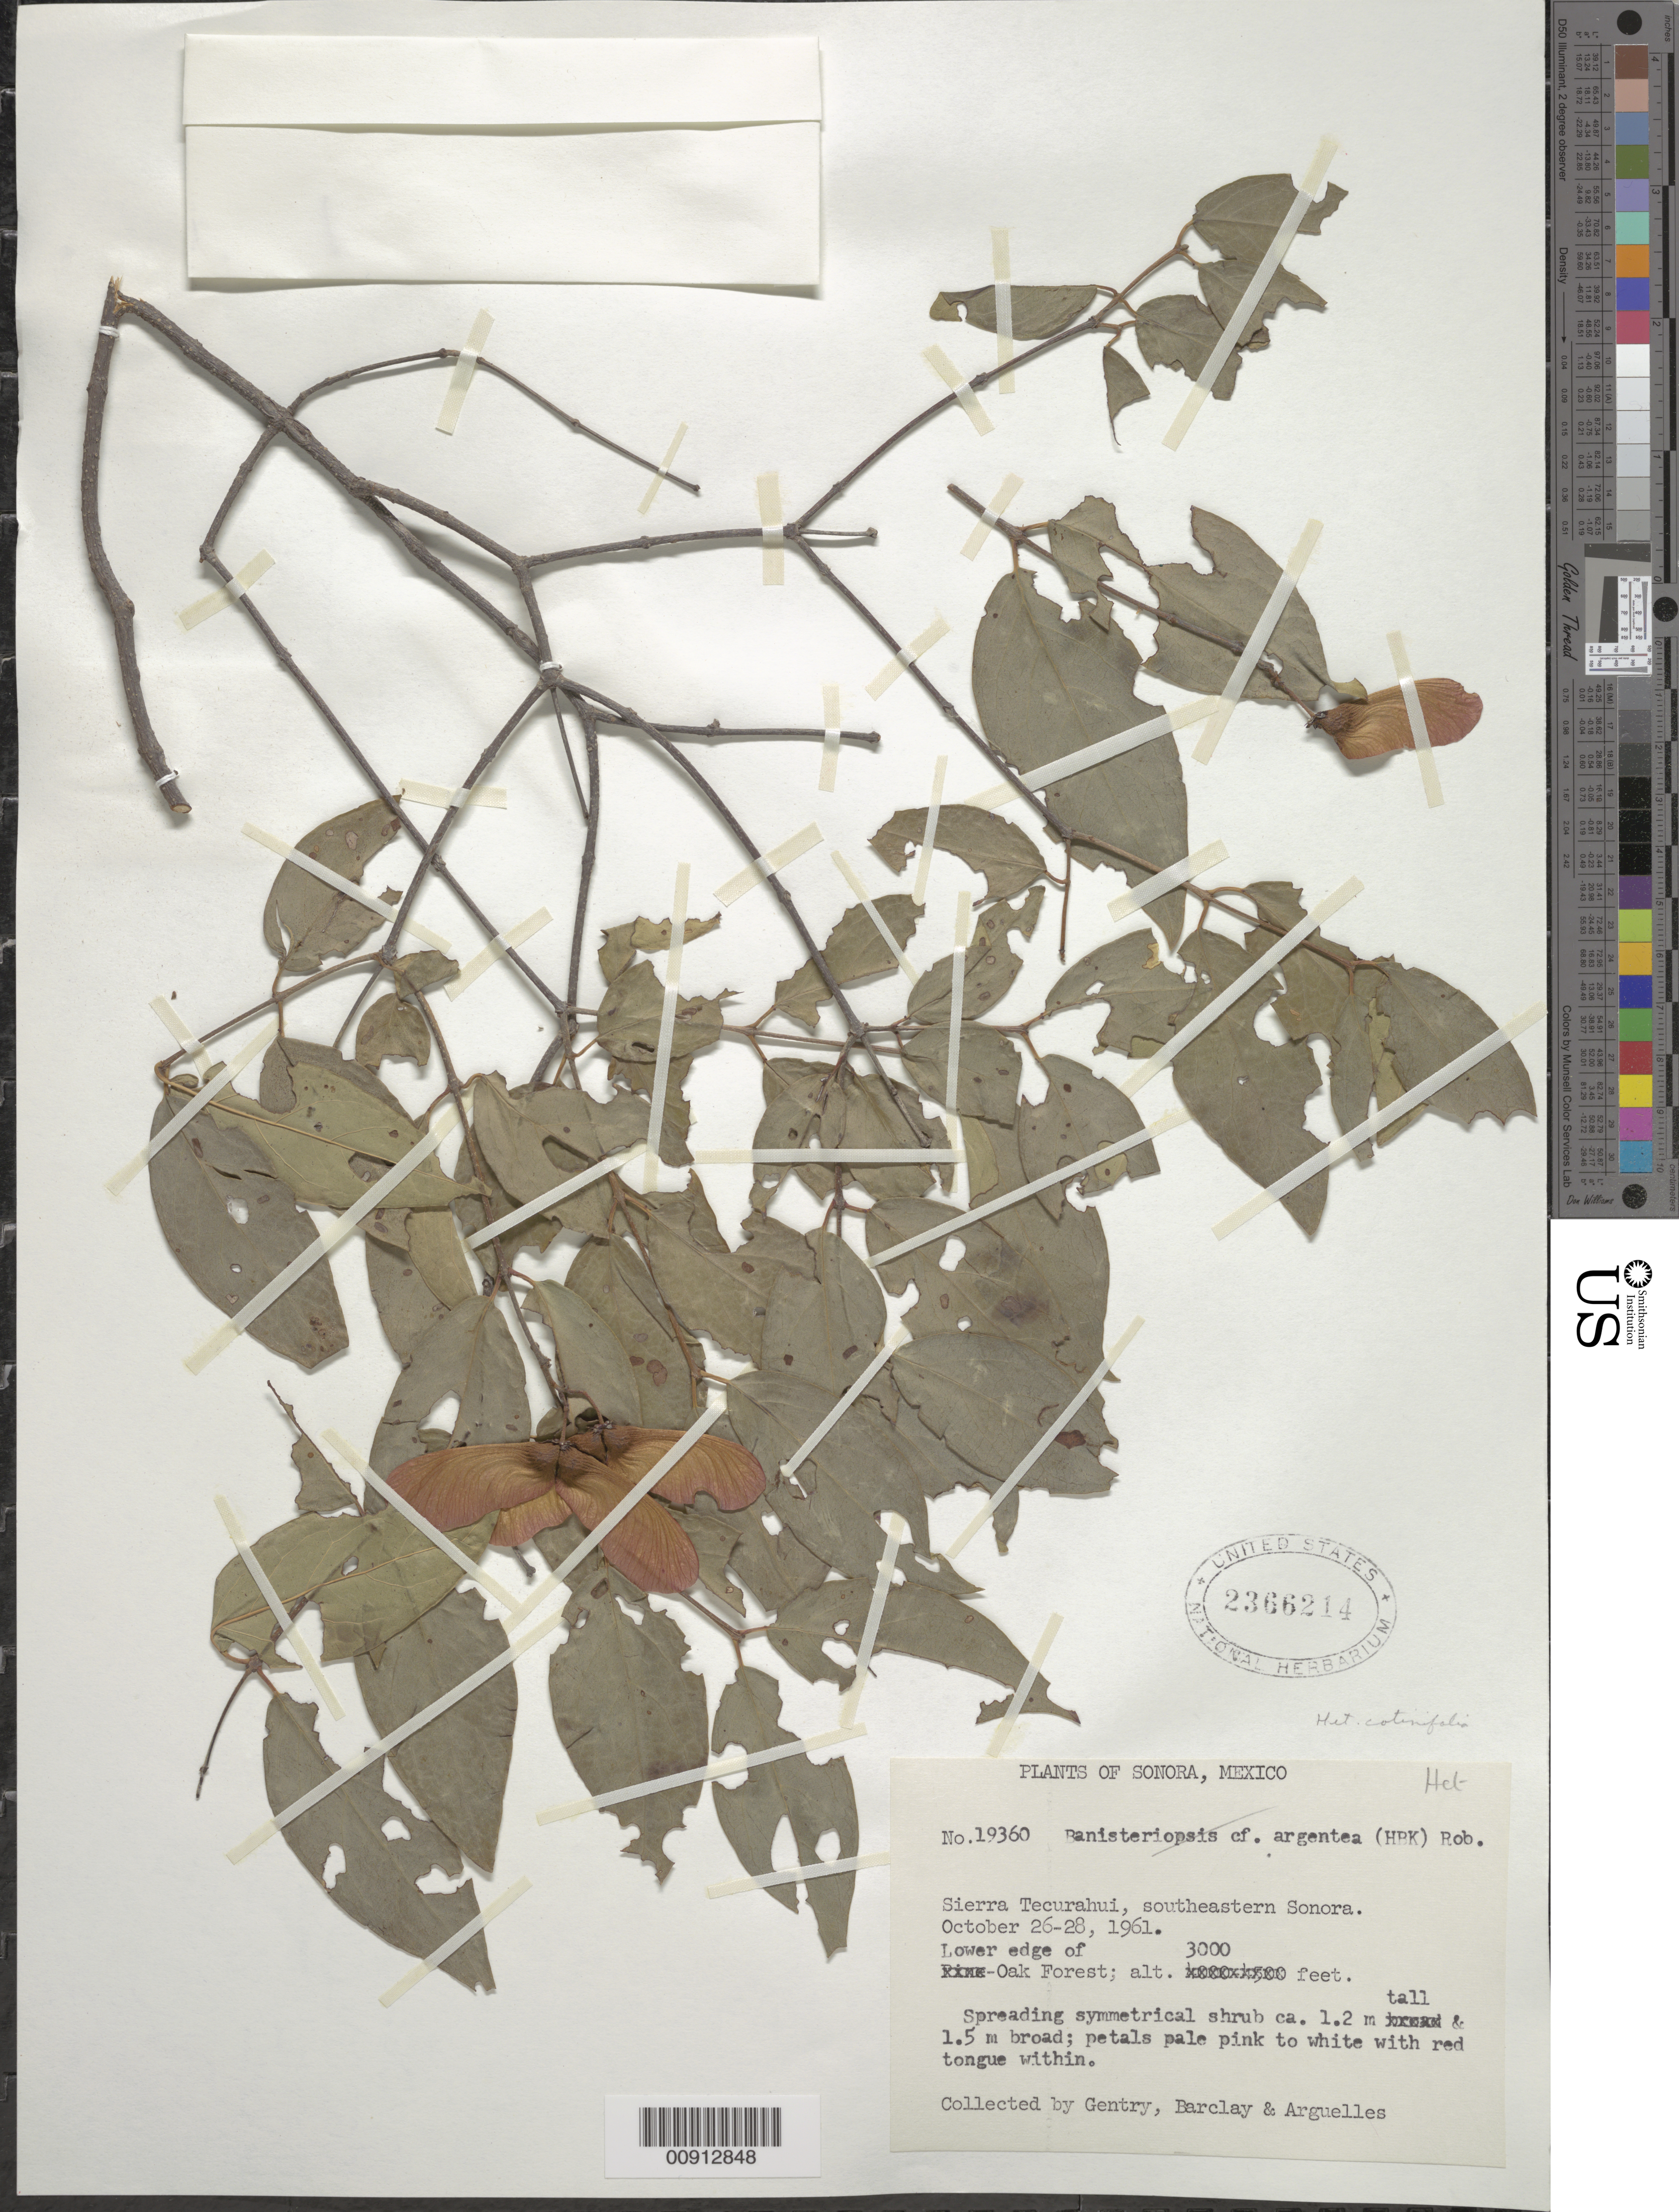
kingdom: Plantae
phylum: Tracheophyta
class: Magnoliopsida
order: Malpighiales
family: Malpighiaceae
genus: Heteropterys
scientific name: Heteropterys cotinifolia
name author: A. Juss.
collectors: Gentry, --, -- Barclay & Arguelles, --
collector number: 19360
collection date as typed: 26 Oct 1961 to 28 Oct 1961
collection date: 1961-10-26/1961-10-28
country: Mexico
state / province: Sonora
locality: Sierra Tecurahui, southeastern Sonora.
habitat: Lower edge of Oak forest.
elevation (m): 914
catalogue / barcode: US 2366214